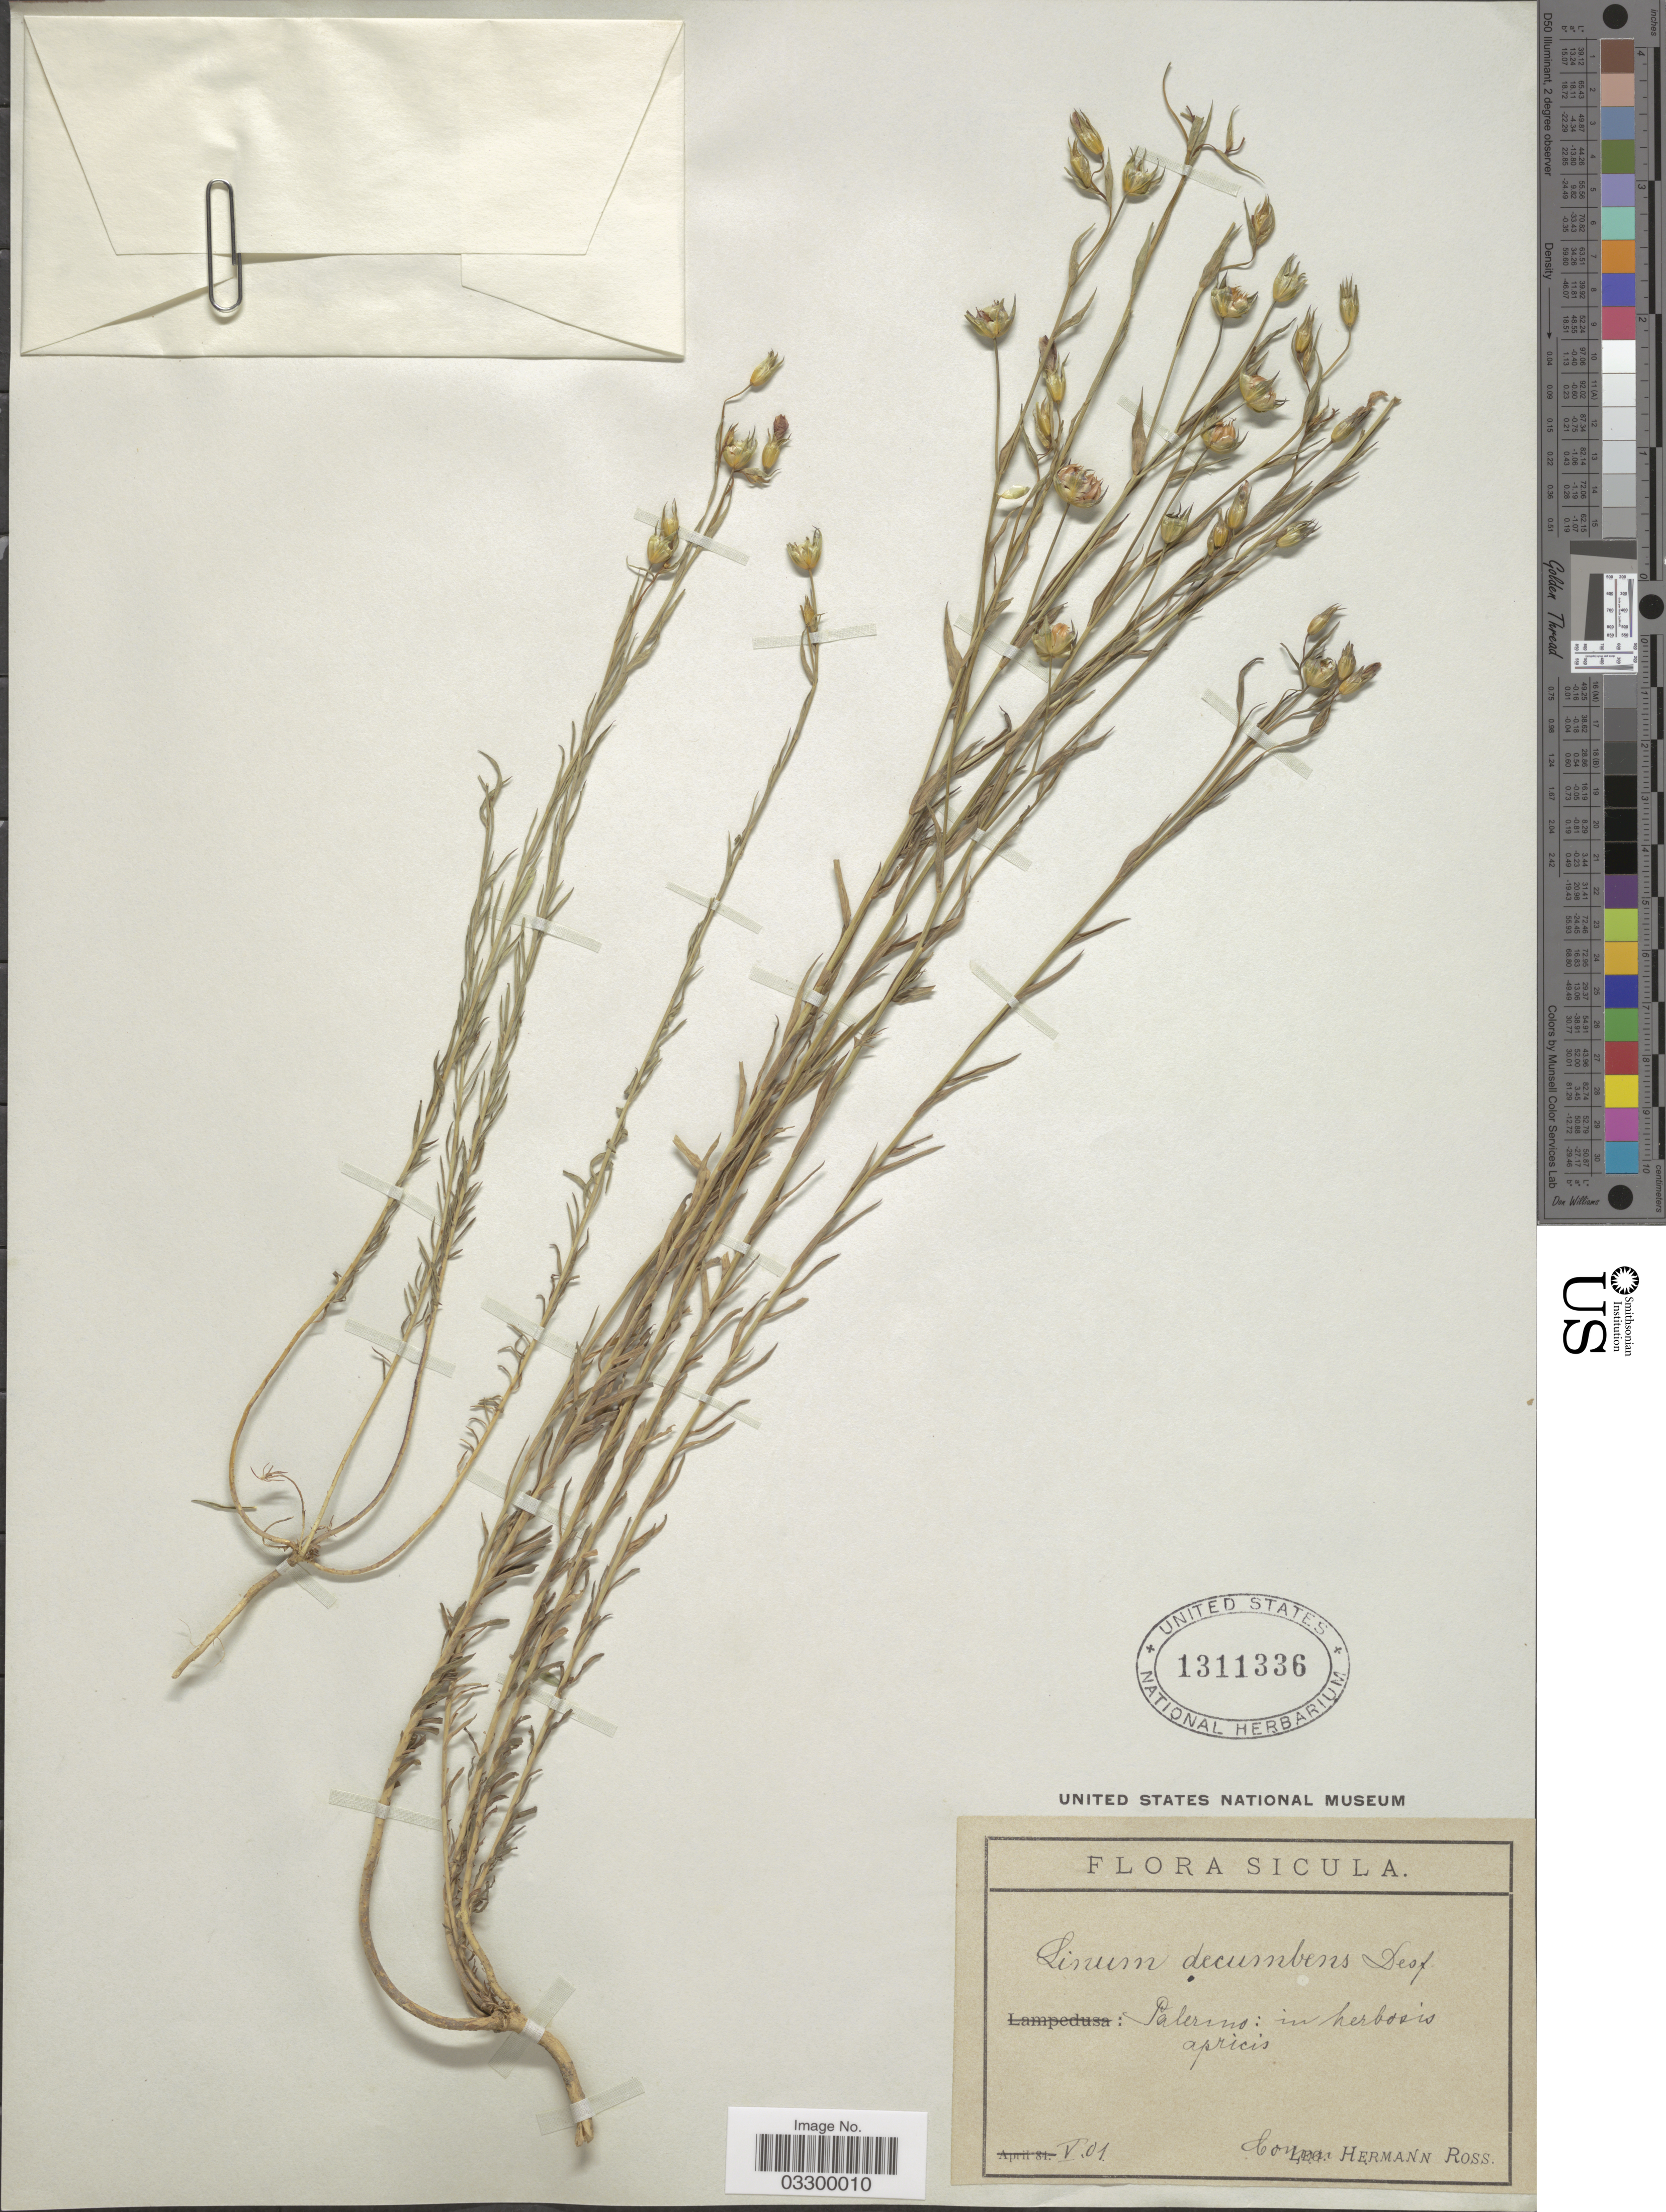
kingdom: Plantae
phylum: Tracheophyta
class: Magnoliopsida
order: Malpighiales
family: Linaceae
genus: Linum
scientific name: Linum decumbens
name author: Desf.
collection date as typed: Transcribed d/m/y: /5/1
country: Italy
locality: Sicula. Palermo: in herbosis apricis.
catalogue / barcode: US 1311336